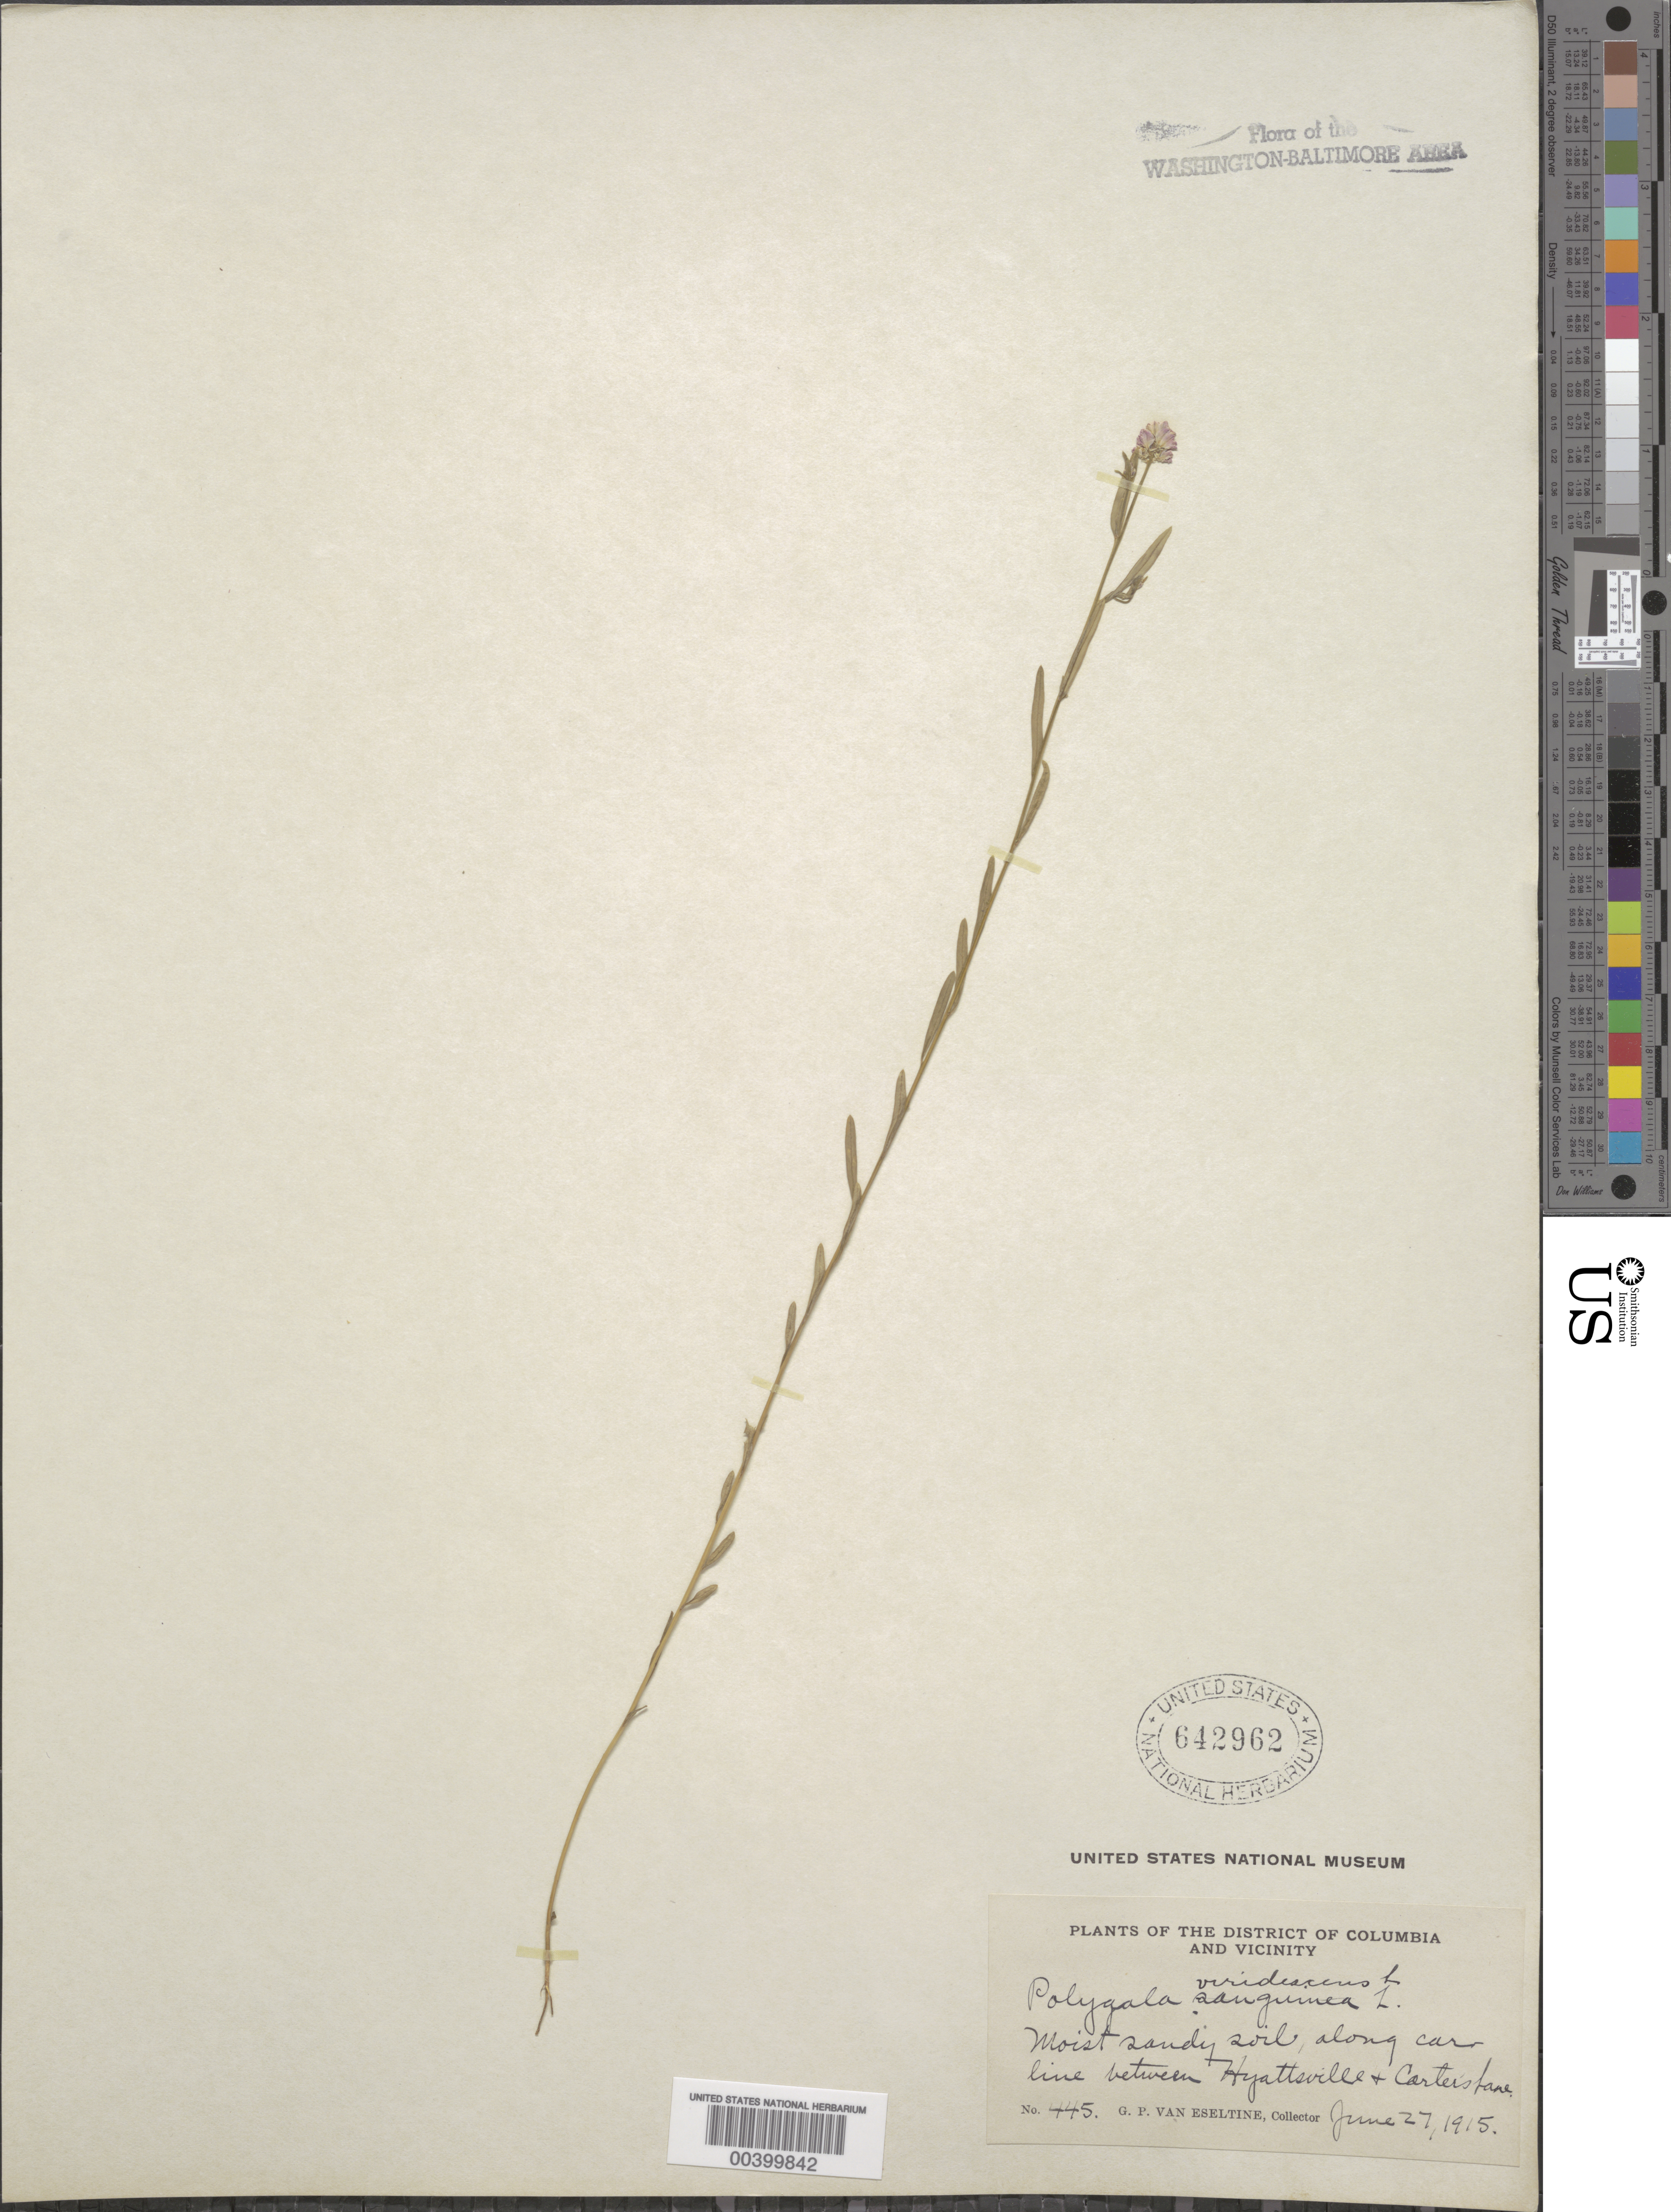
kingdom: Plantae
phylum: Tracheophyta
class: Magnoliopsida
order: Fabales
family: Polygalaceae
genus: Polygala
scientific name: Polygala sanguinea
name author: L.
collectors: G. P. Van Eseltine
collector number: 445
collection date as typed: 27 Jun 1915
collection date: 1915-06-27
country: United States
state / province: Maryland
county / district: Prince George's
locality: Between Hyattsville and Carters Lane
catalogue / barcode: US 642962